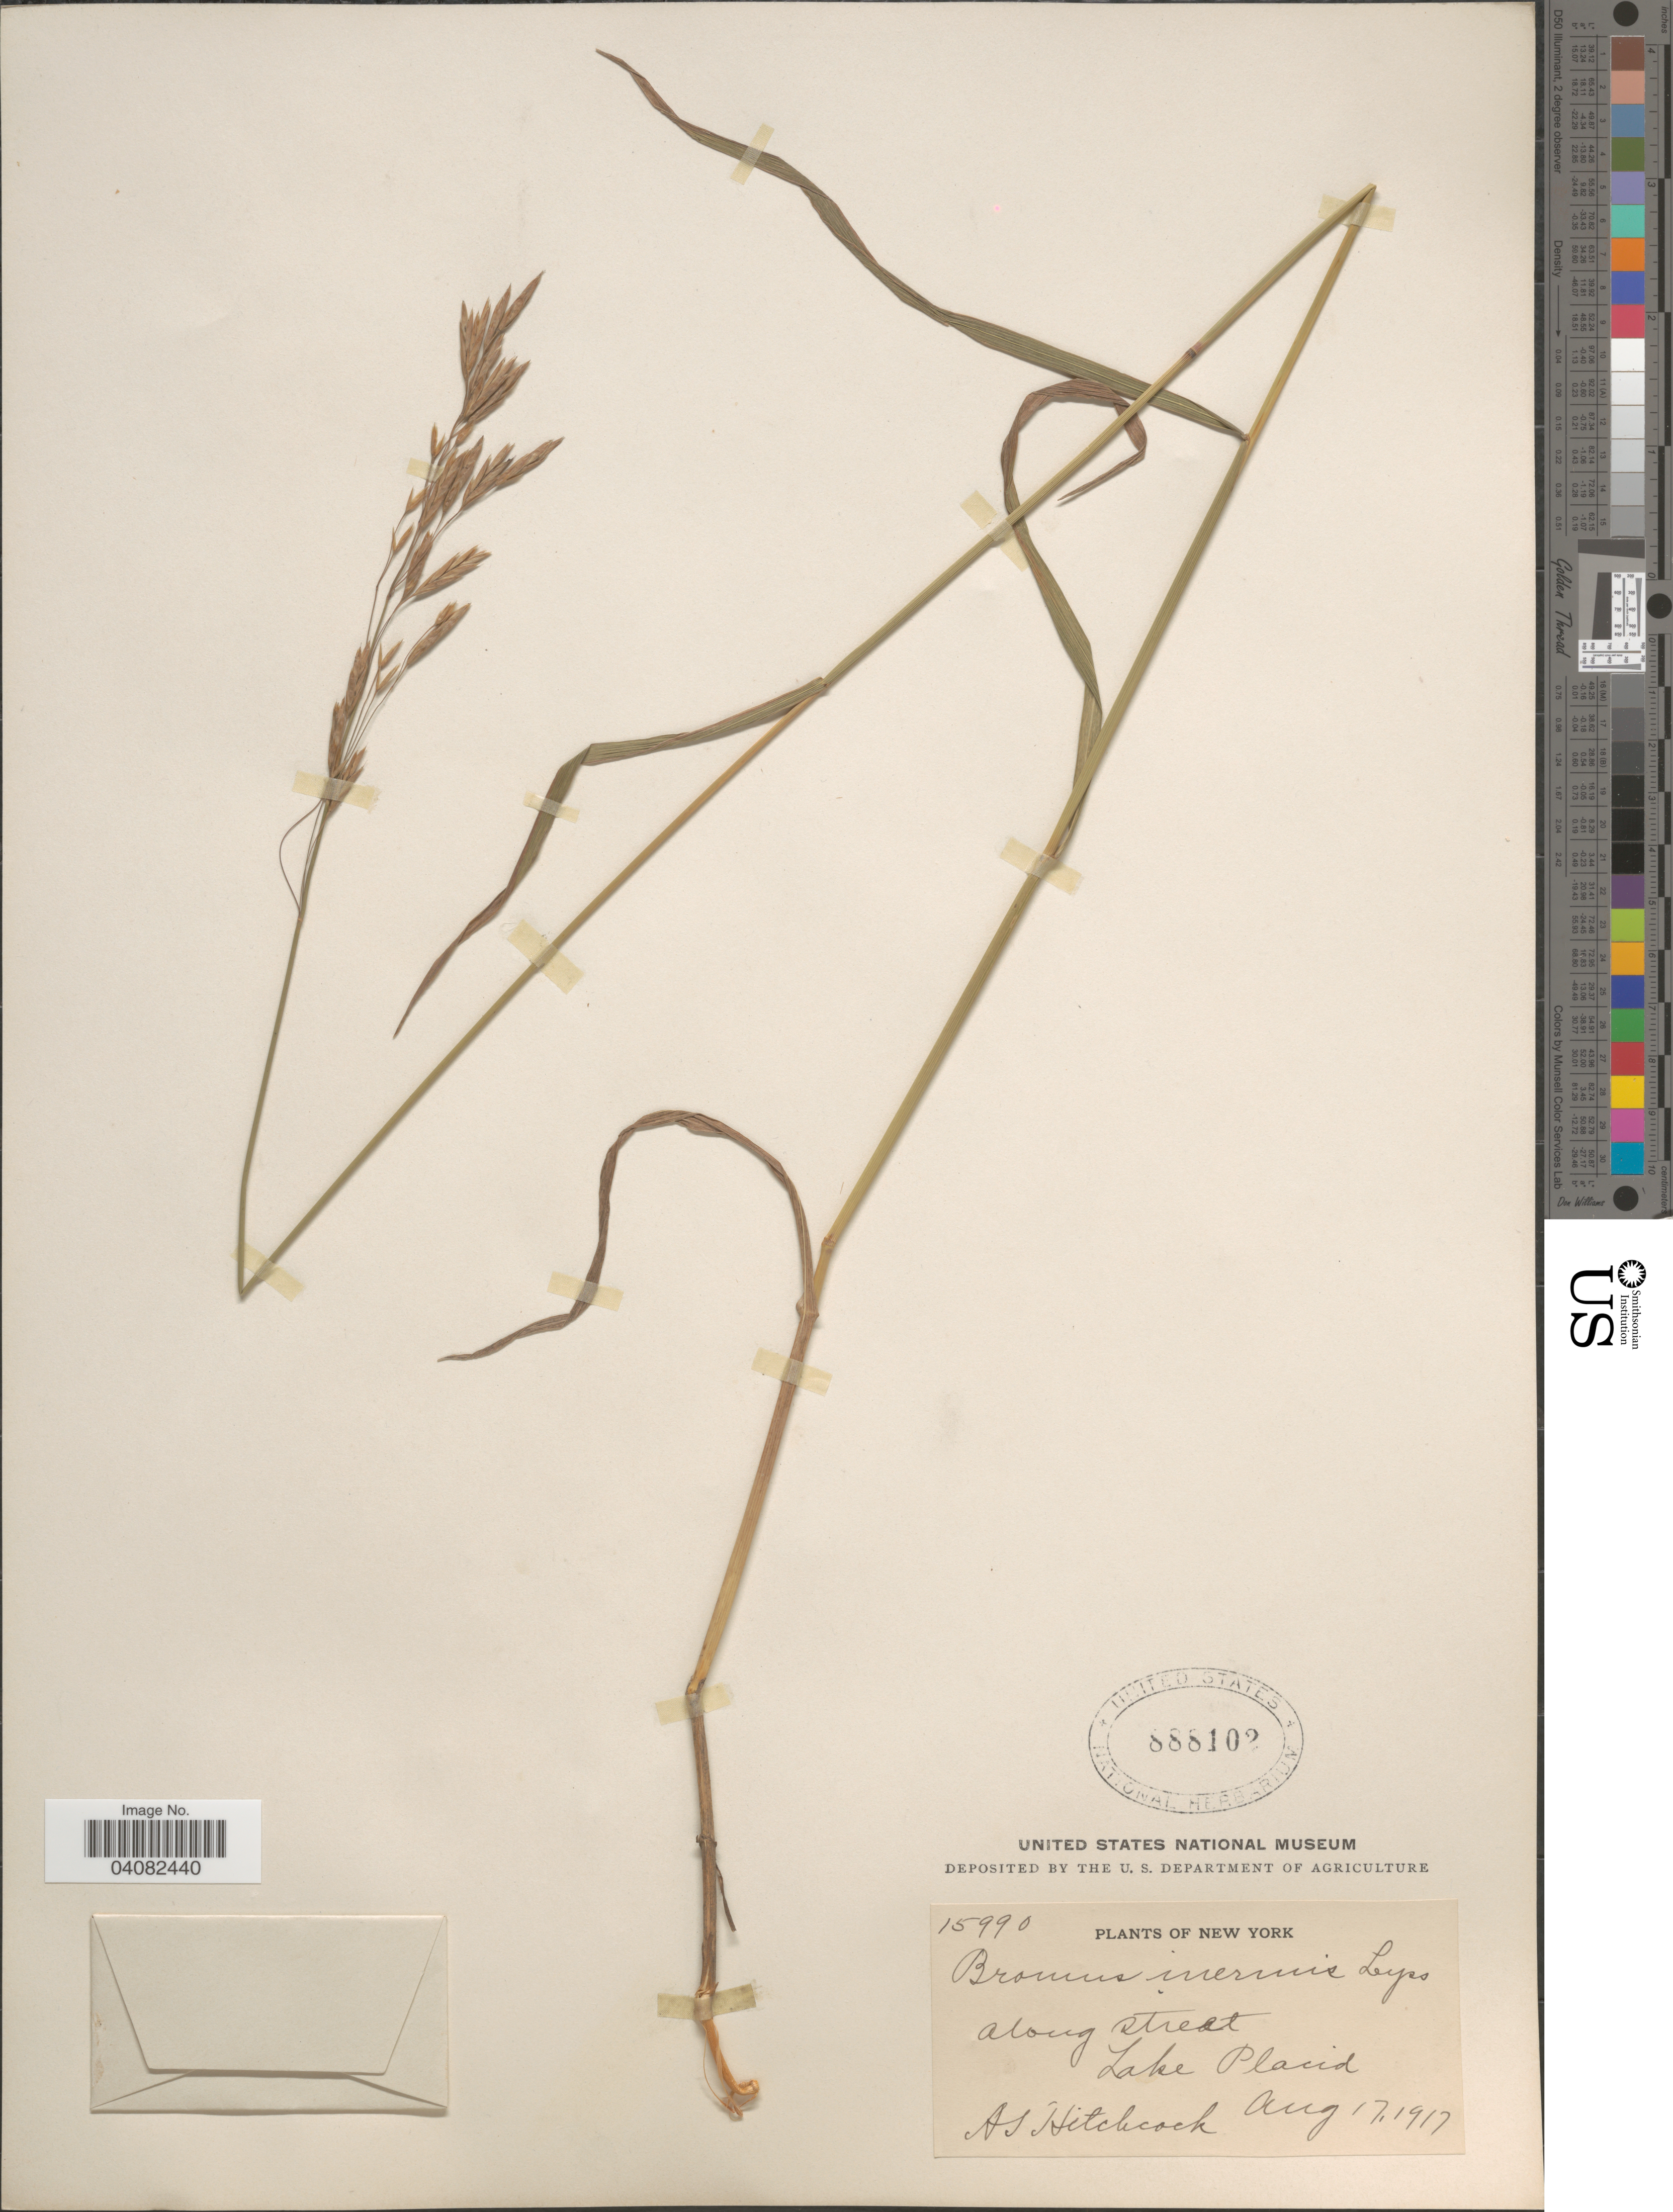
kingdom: Plantae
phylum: Tracheophyta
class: Liliopsida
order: Poales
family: Poaceae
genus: Bromus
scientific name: Bromus inermis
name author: Leyss.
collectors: A. S. Hitchcock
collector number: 15990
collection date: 1917-08-17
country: United States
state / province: New York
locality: Along street. Lake Placid.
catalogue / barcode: US 888102